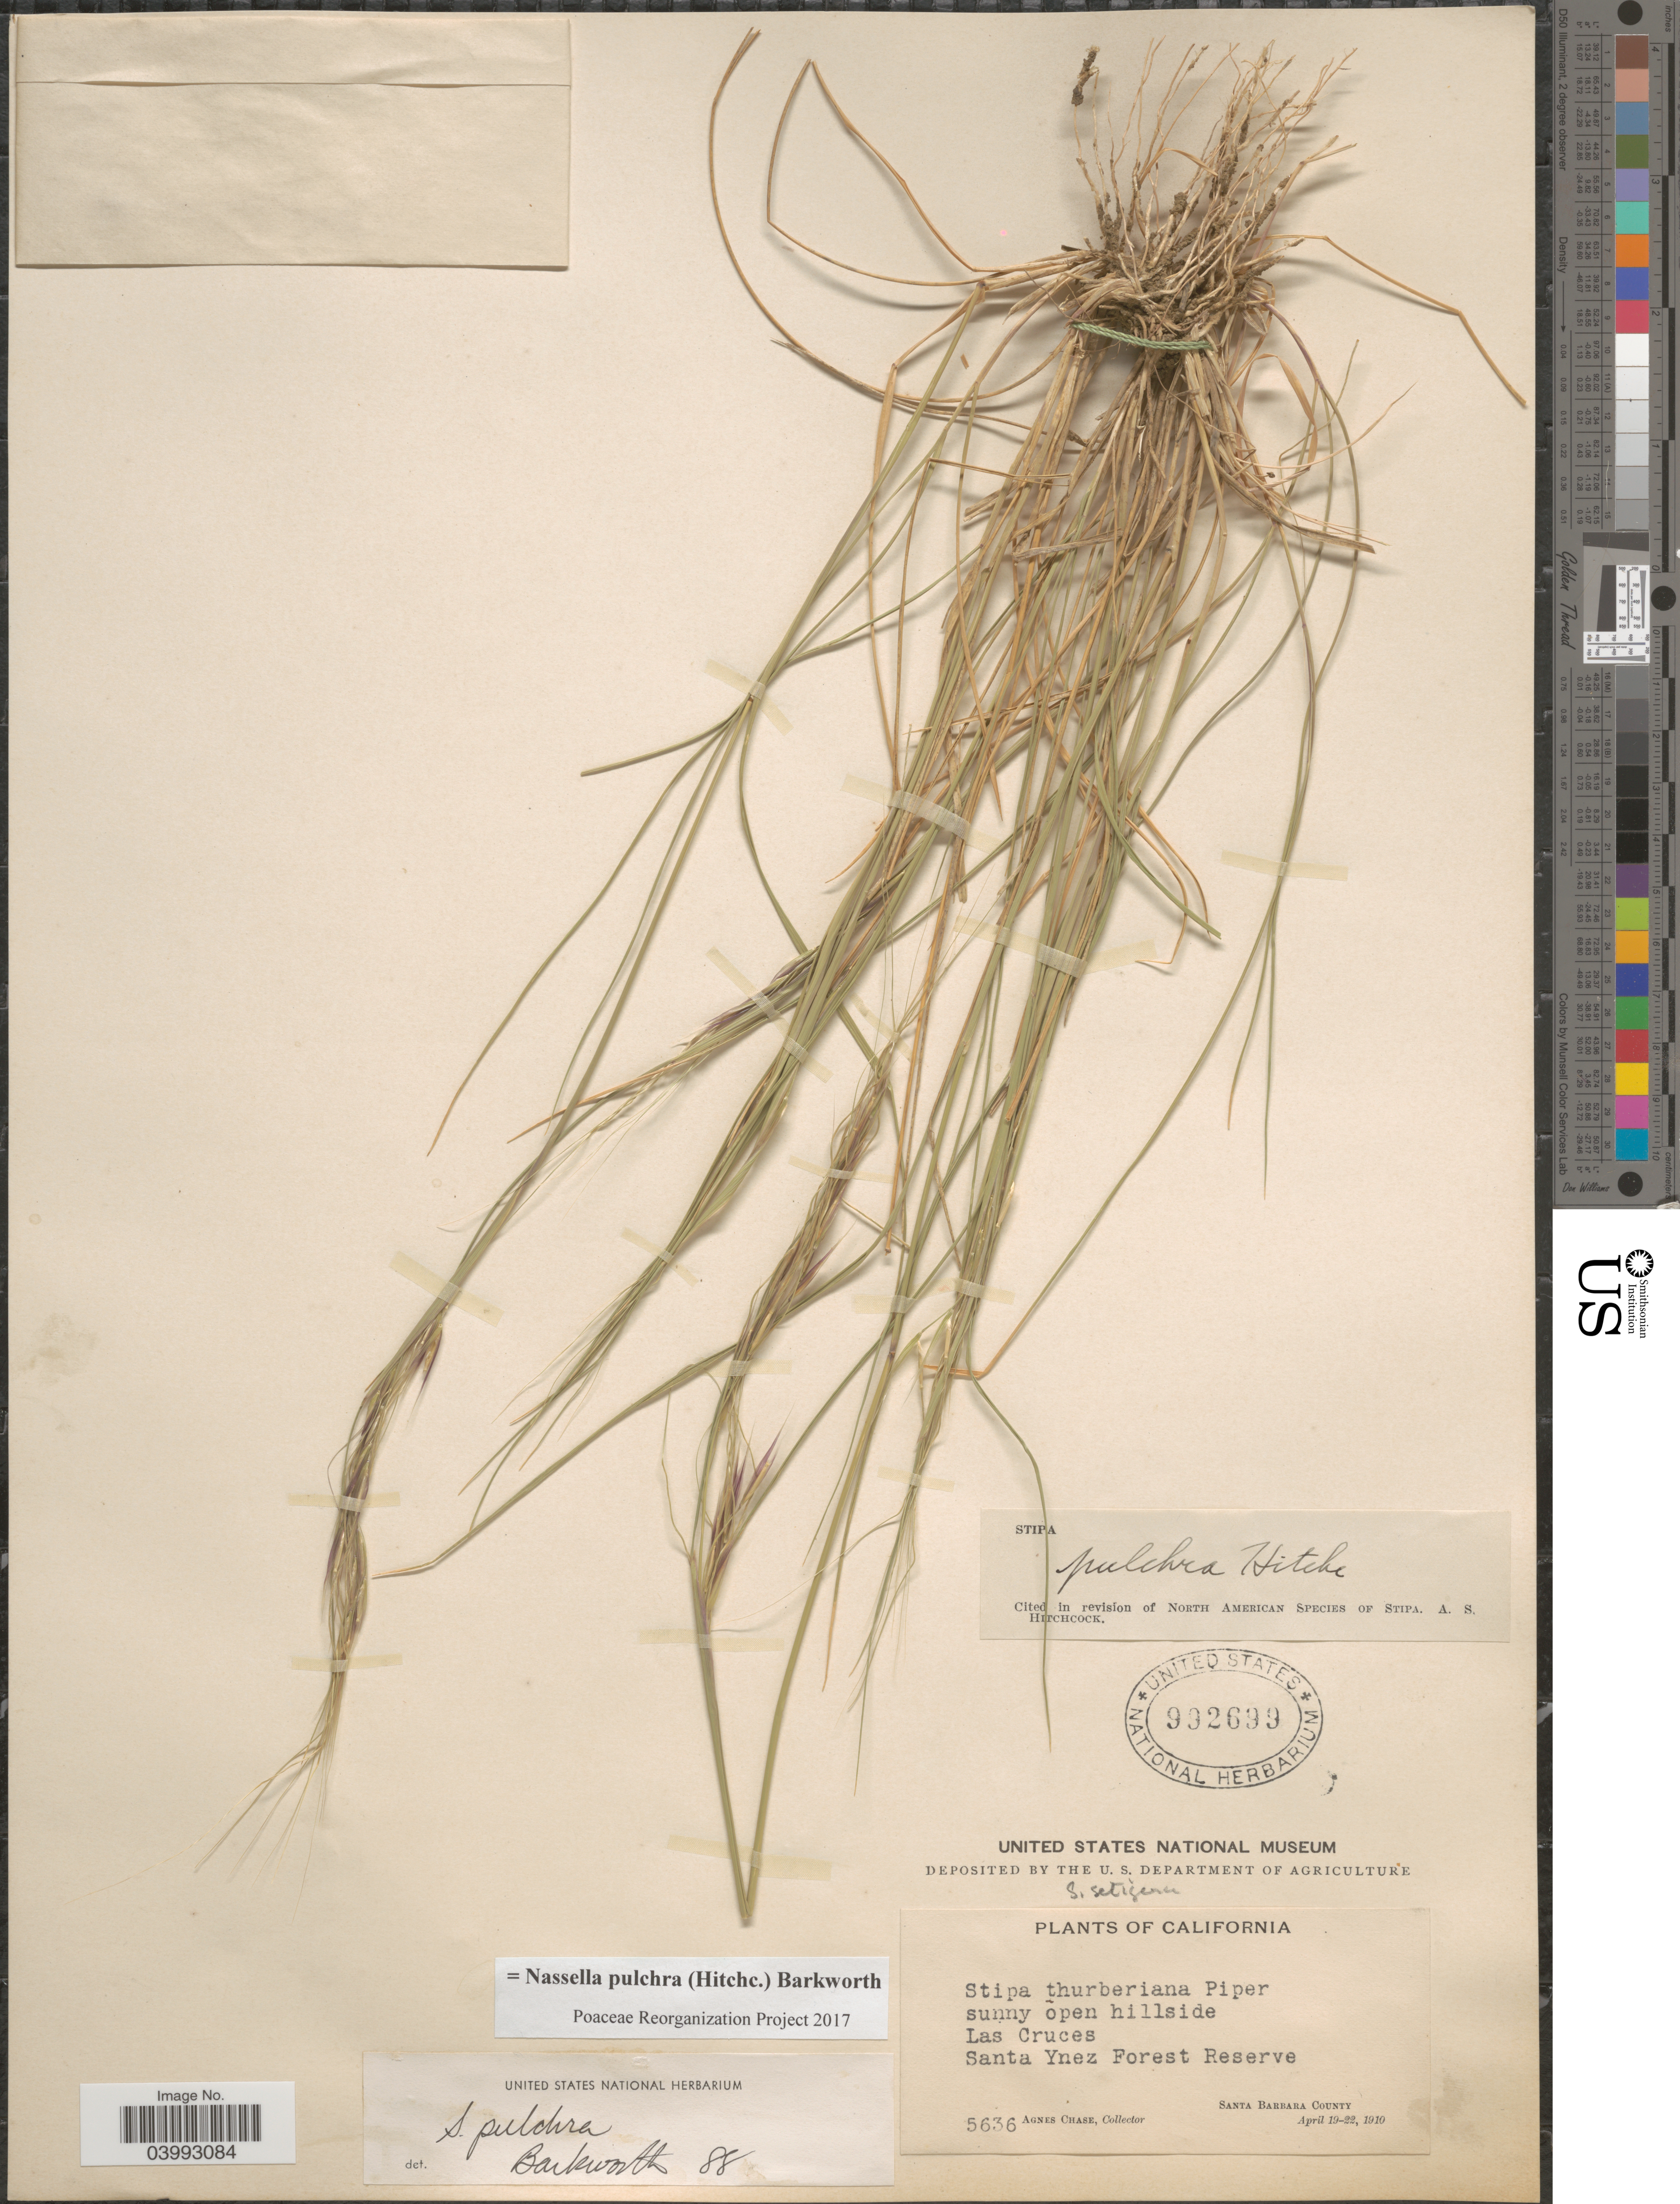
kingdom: Plantae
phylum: Tracheophyta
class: Liliopsida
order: Poales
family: Poaceae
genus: Nassella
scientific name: Nassella pulchra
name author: (Hitchc.) Barkworth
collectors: A. Chase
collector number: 5636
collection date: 1910-04-19/1910-04-22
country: United States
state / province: California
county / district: Santa Barbara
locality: Sunny open hillside. Las Cruces. Santa Ynez Forest Reserve. Santa Barbara County.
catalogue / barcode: US 992699